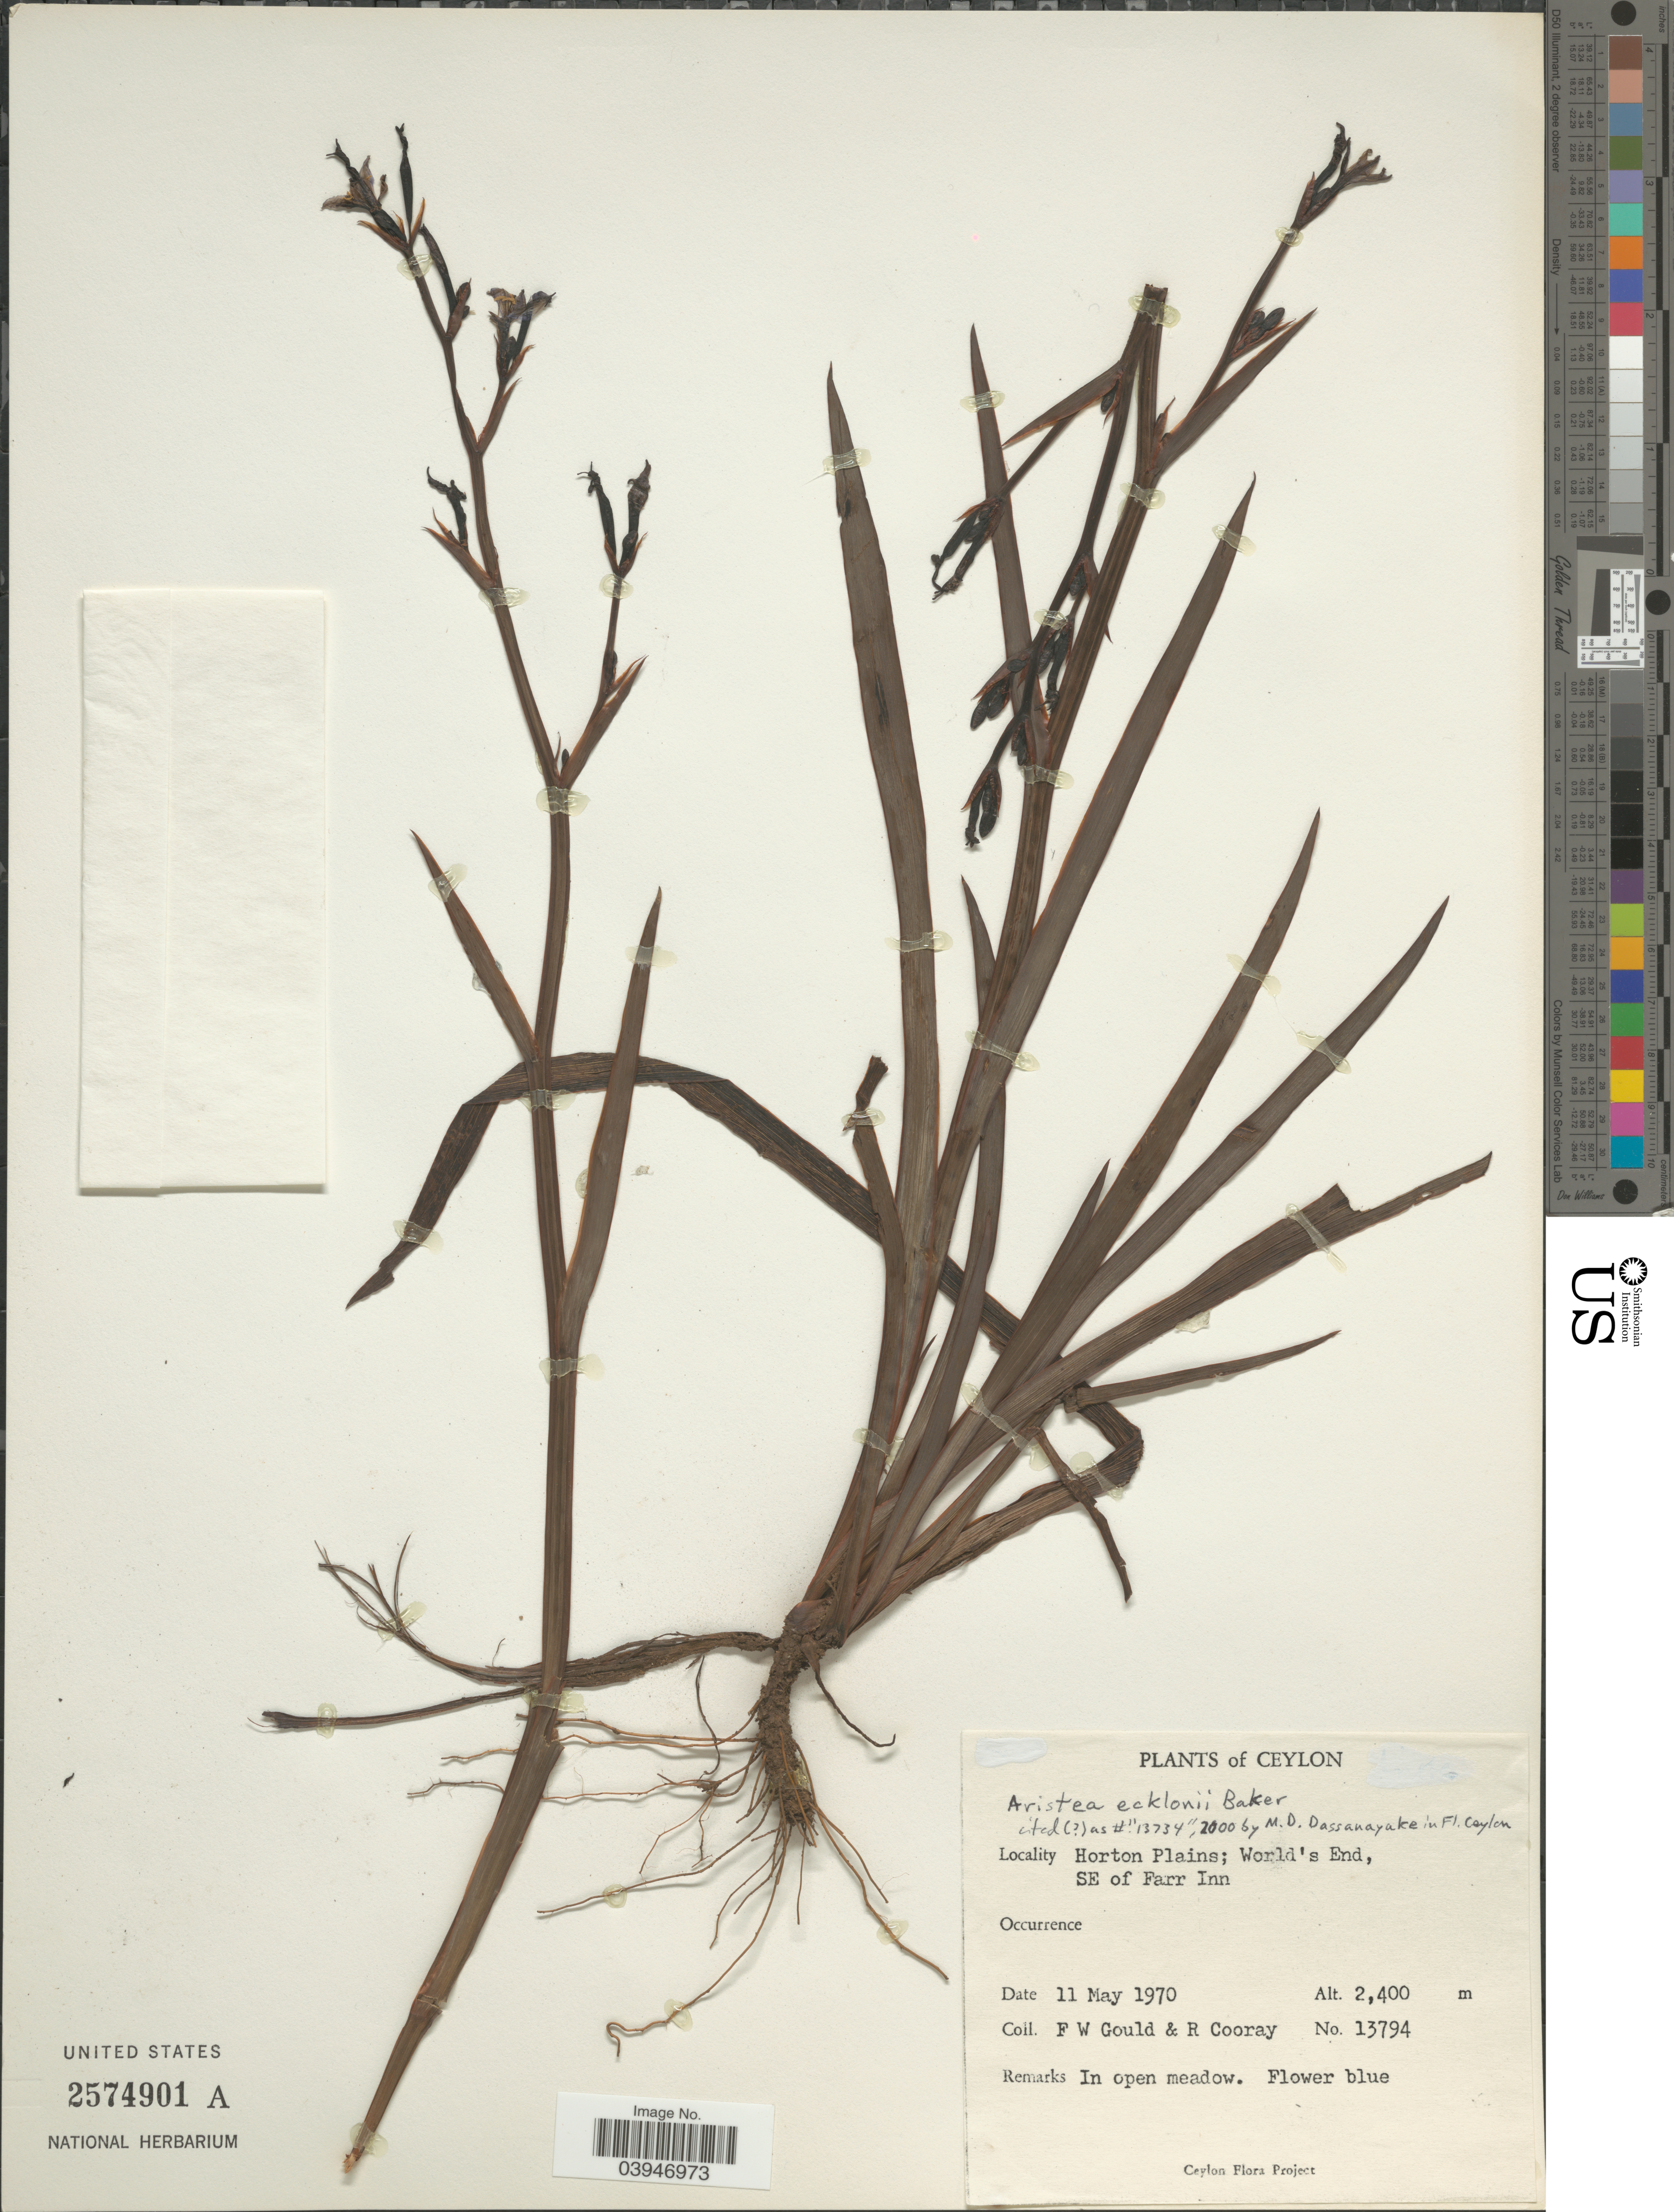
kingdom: Plantae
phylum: Tracheophyta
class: Liliopsida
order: Asparagales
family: Iridaceae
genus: Aristea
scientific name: Aristea ecklonii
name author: Baker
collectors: F. W. Gould & R. Cooray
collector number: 13794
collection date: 1970-05-11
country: Sri Lanka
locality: Ceylon. Horton Plains; World's End, SE of Farr Inn.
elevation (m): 2400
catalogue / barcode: US 2574901A